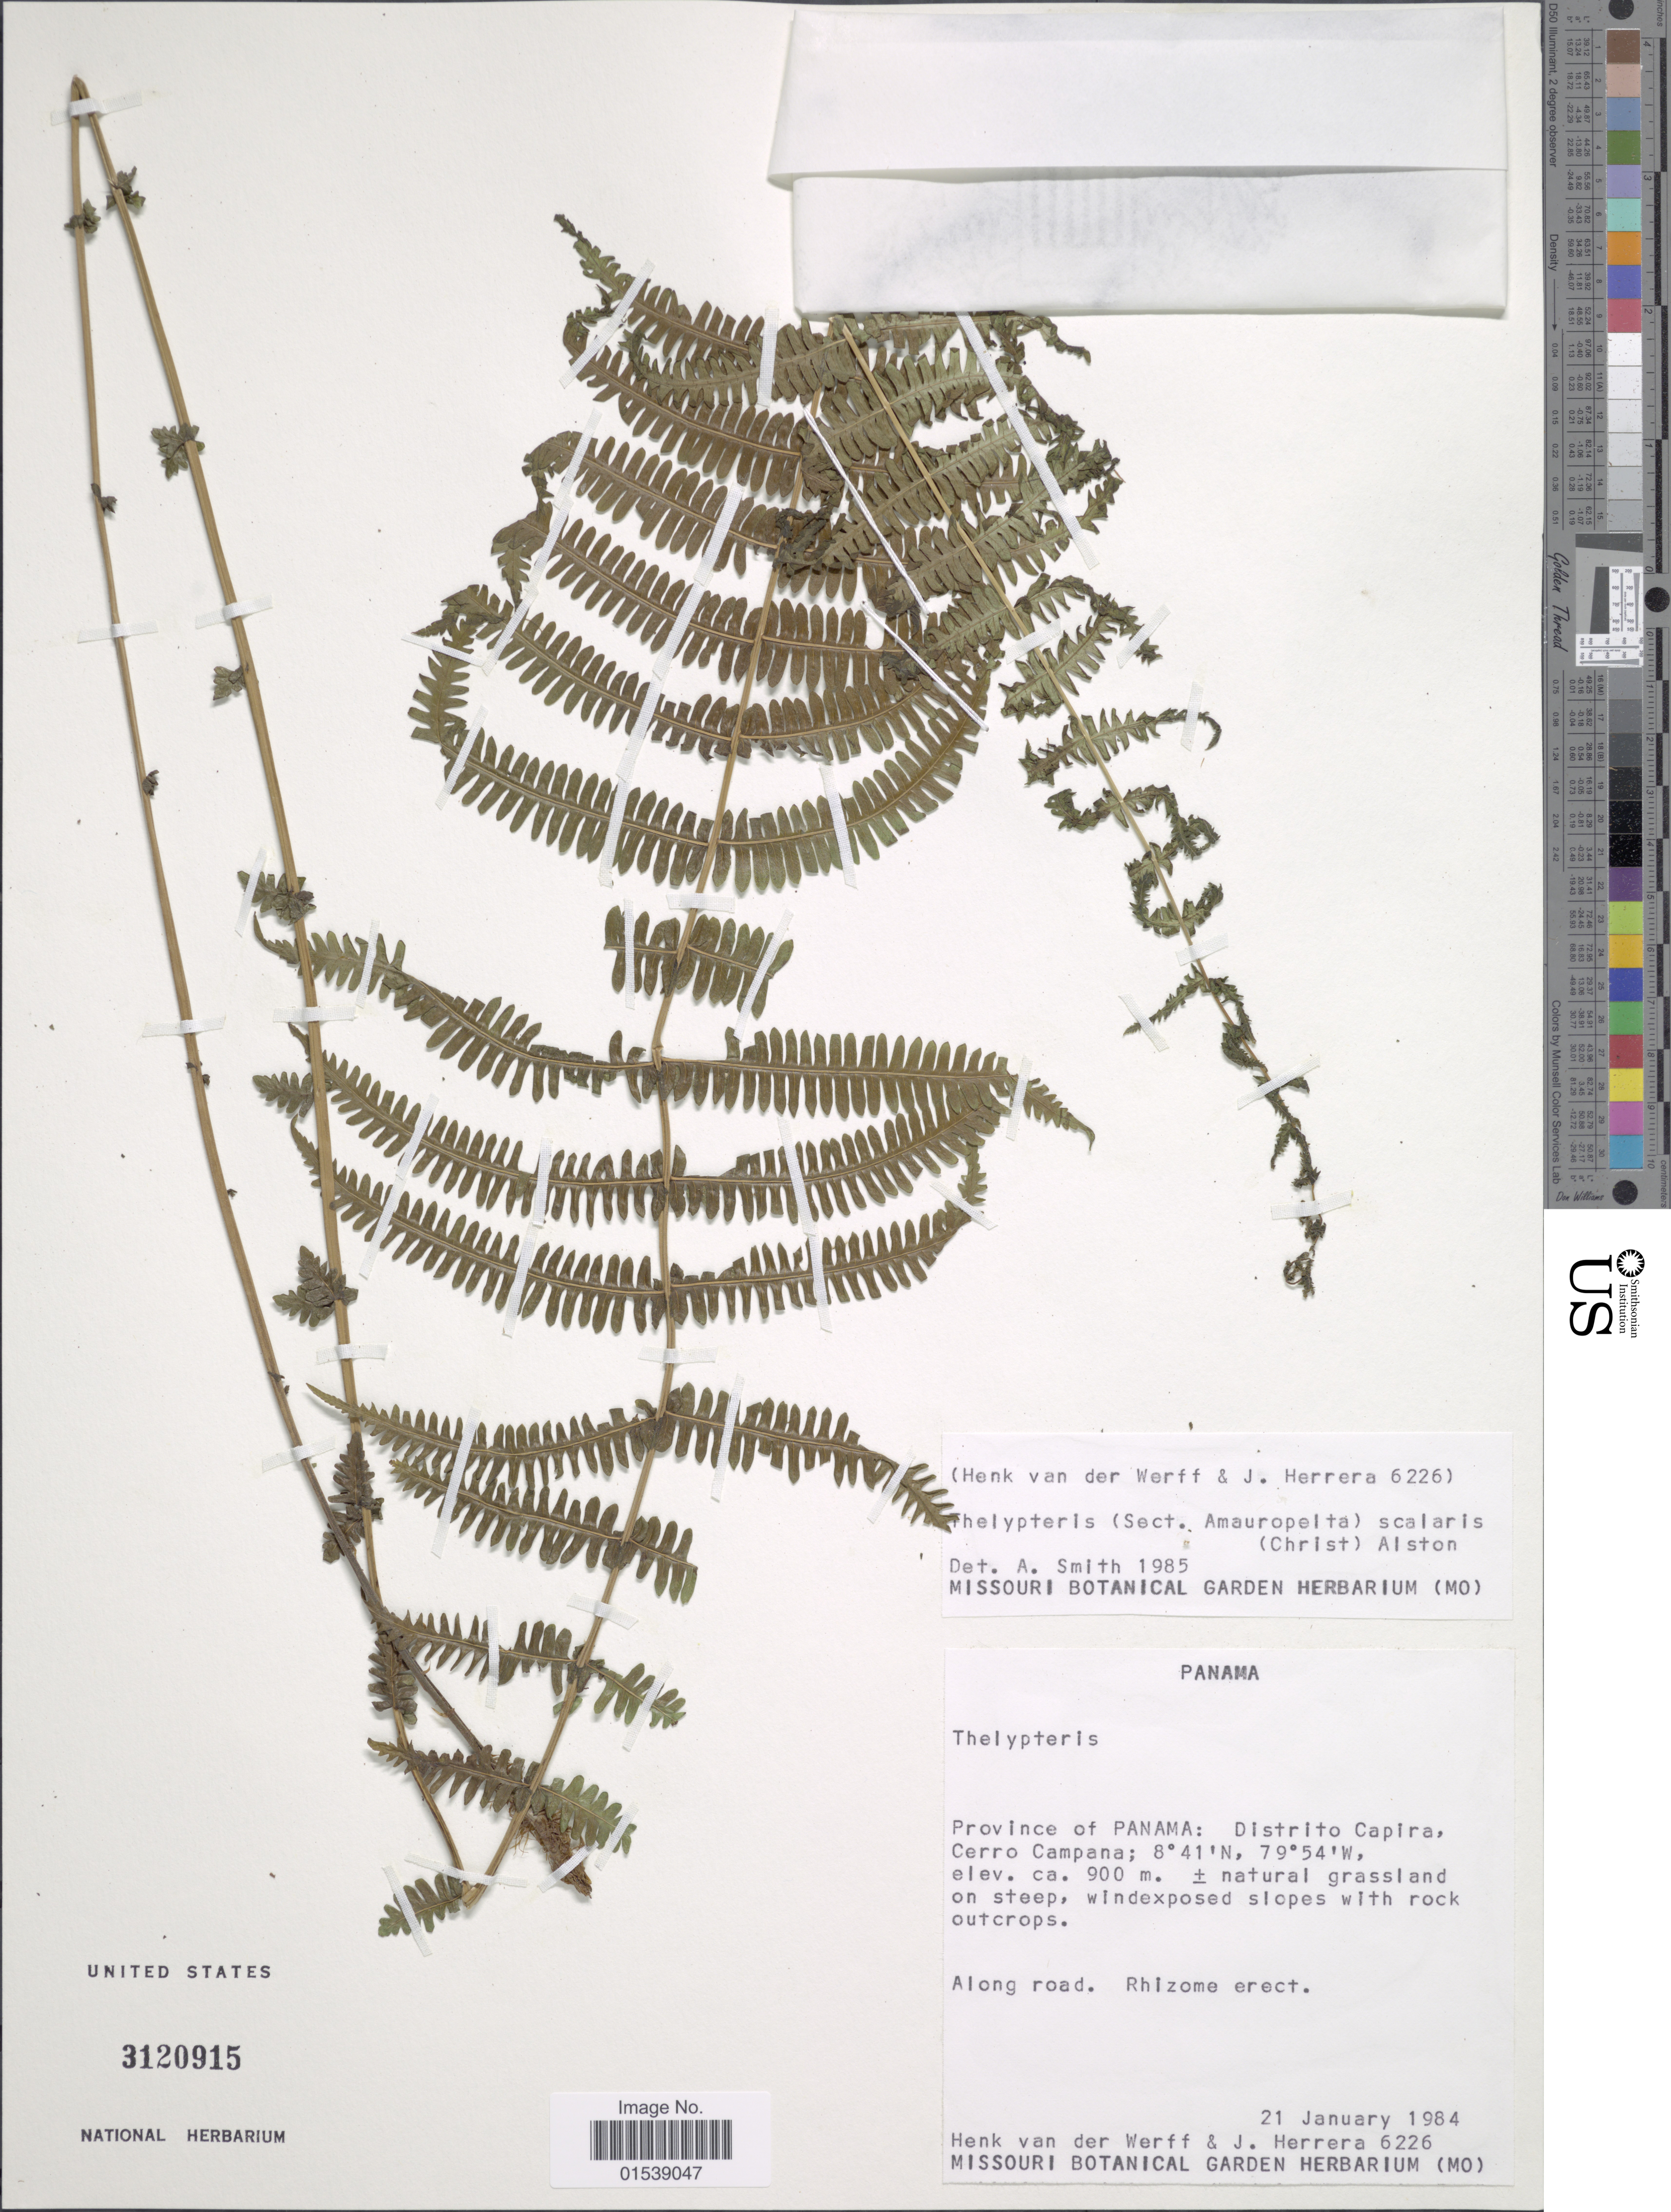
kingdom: Plantae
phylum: Tracheophyta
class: Polypodiopsida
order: Polypodiales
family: Thelypteridaceae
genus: Amauropelta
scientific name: Amauropelta scalaris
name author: (Christ) Á. Löve & D. Löve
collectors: H. van der Werff & J. Herrera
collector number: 6226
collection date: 1984-01-21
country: Panama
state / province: Panamá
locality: Province of Panama: Distrito Capira Cerro Campana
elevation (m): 900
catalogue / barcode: US 3120915